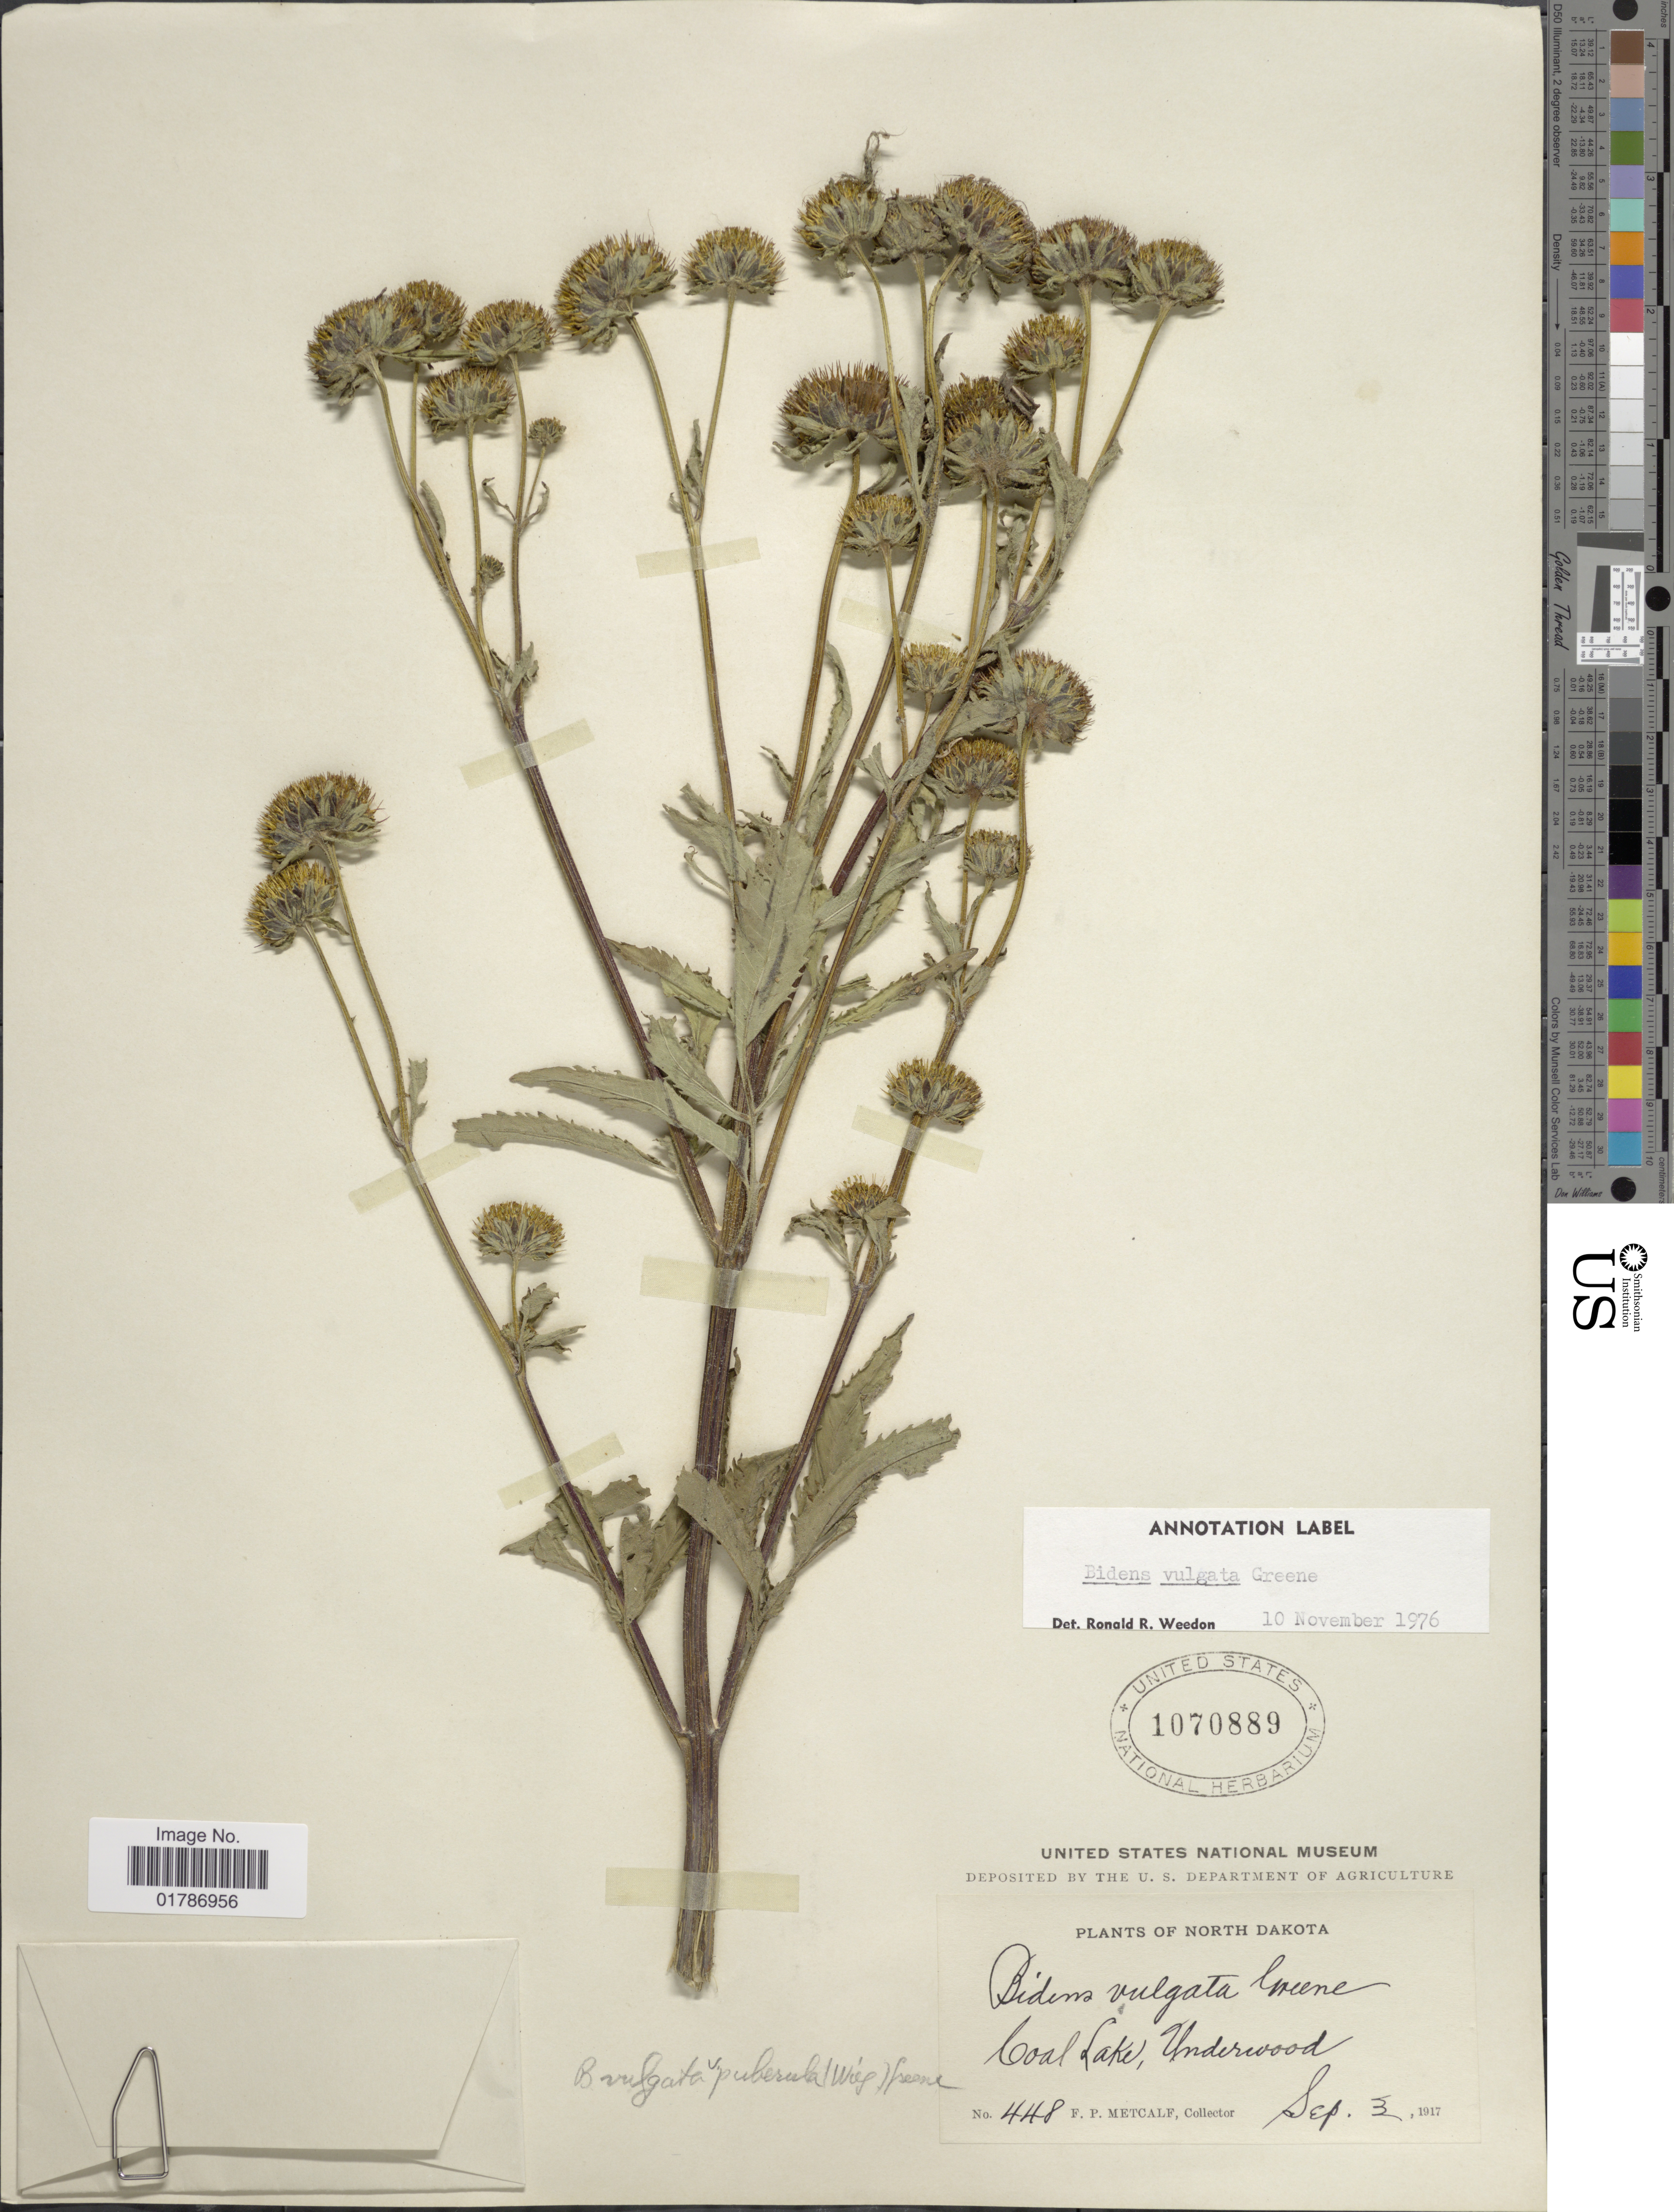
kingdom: Plantae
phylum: Tracheophyta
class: Magnoliopsida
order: Asterales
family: Asteraceae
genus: Bidens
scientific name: Bidens vulgata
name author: Greene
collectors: F. Metcalf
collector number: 448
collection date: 1917-09-03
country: United States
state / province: North Dakota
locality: Coal Lake, Underwood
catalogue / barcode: US 1070889